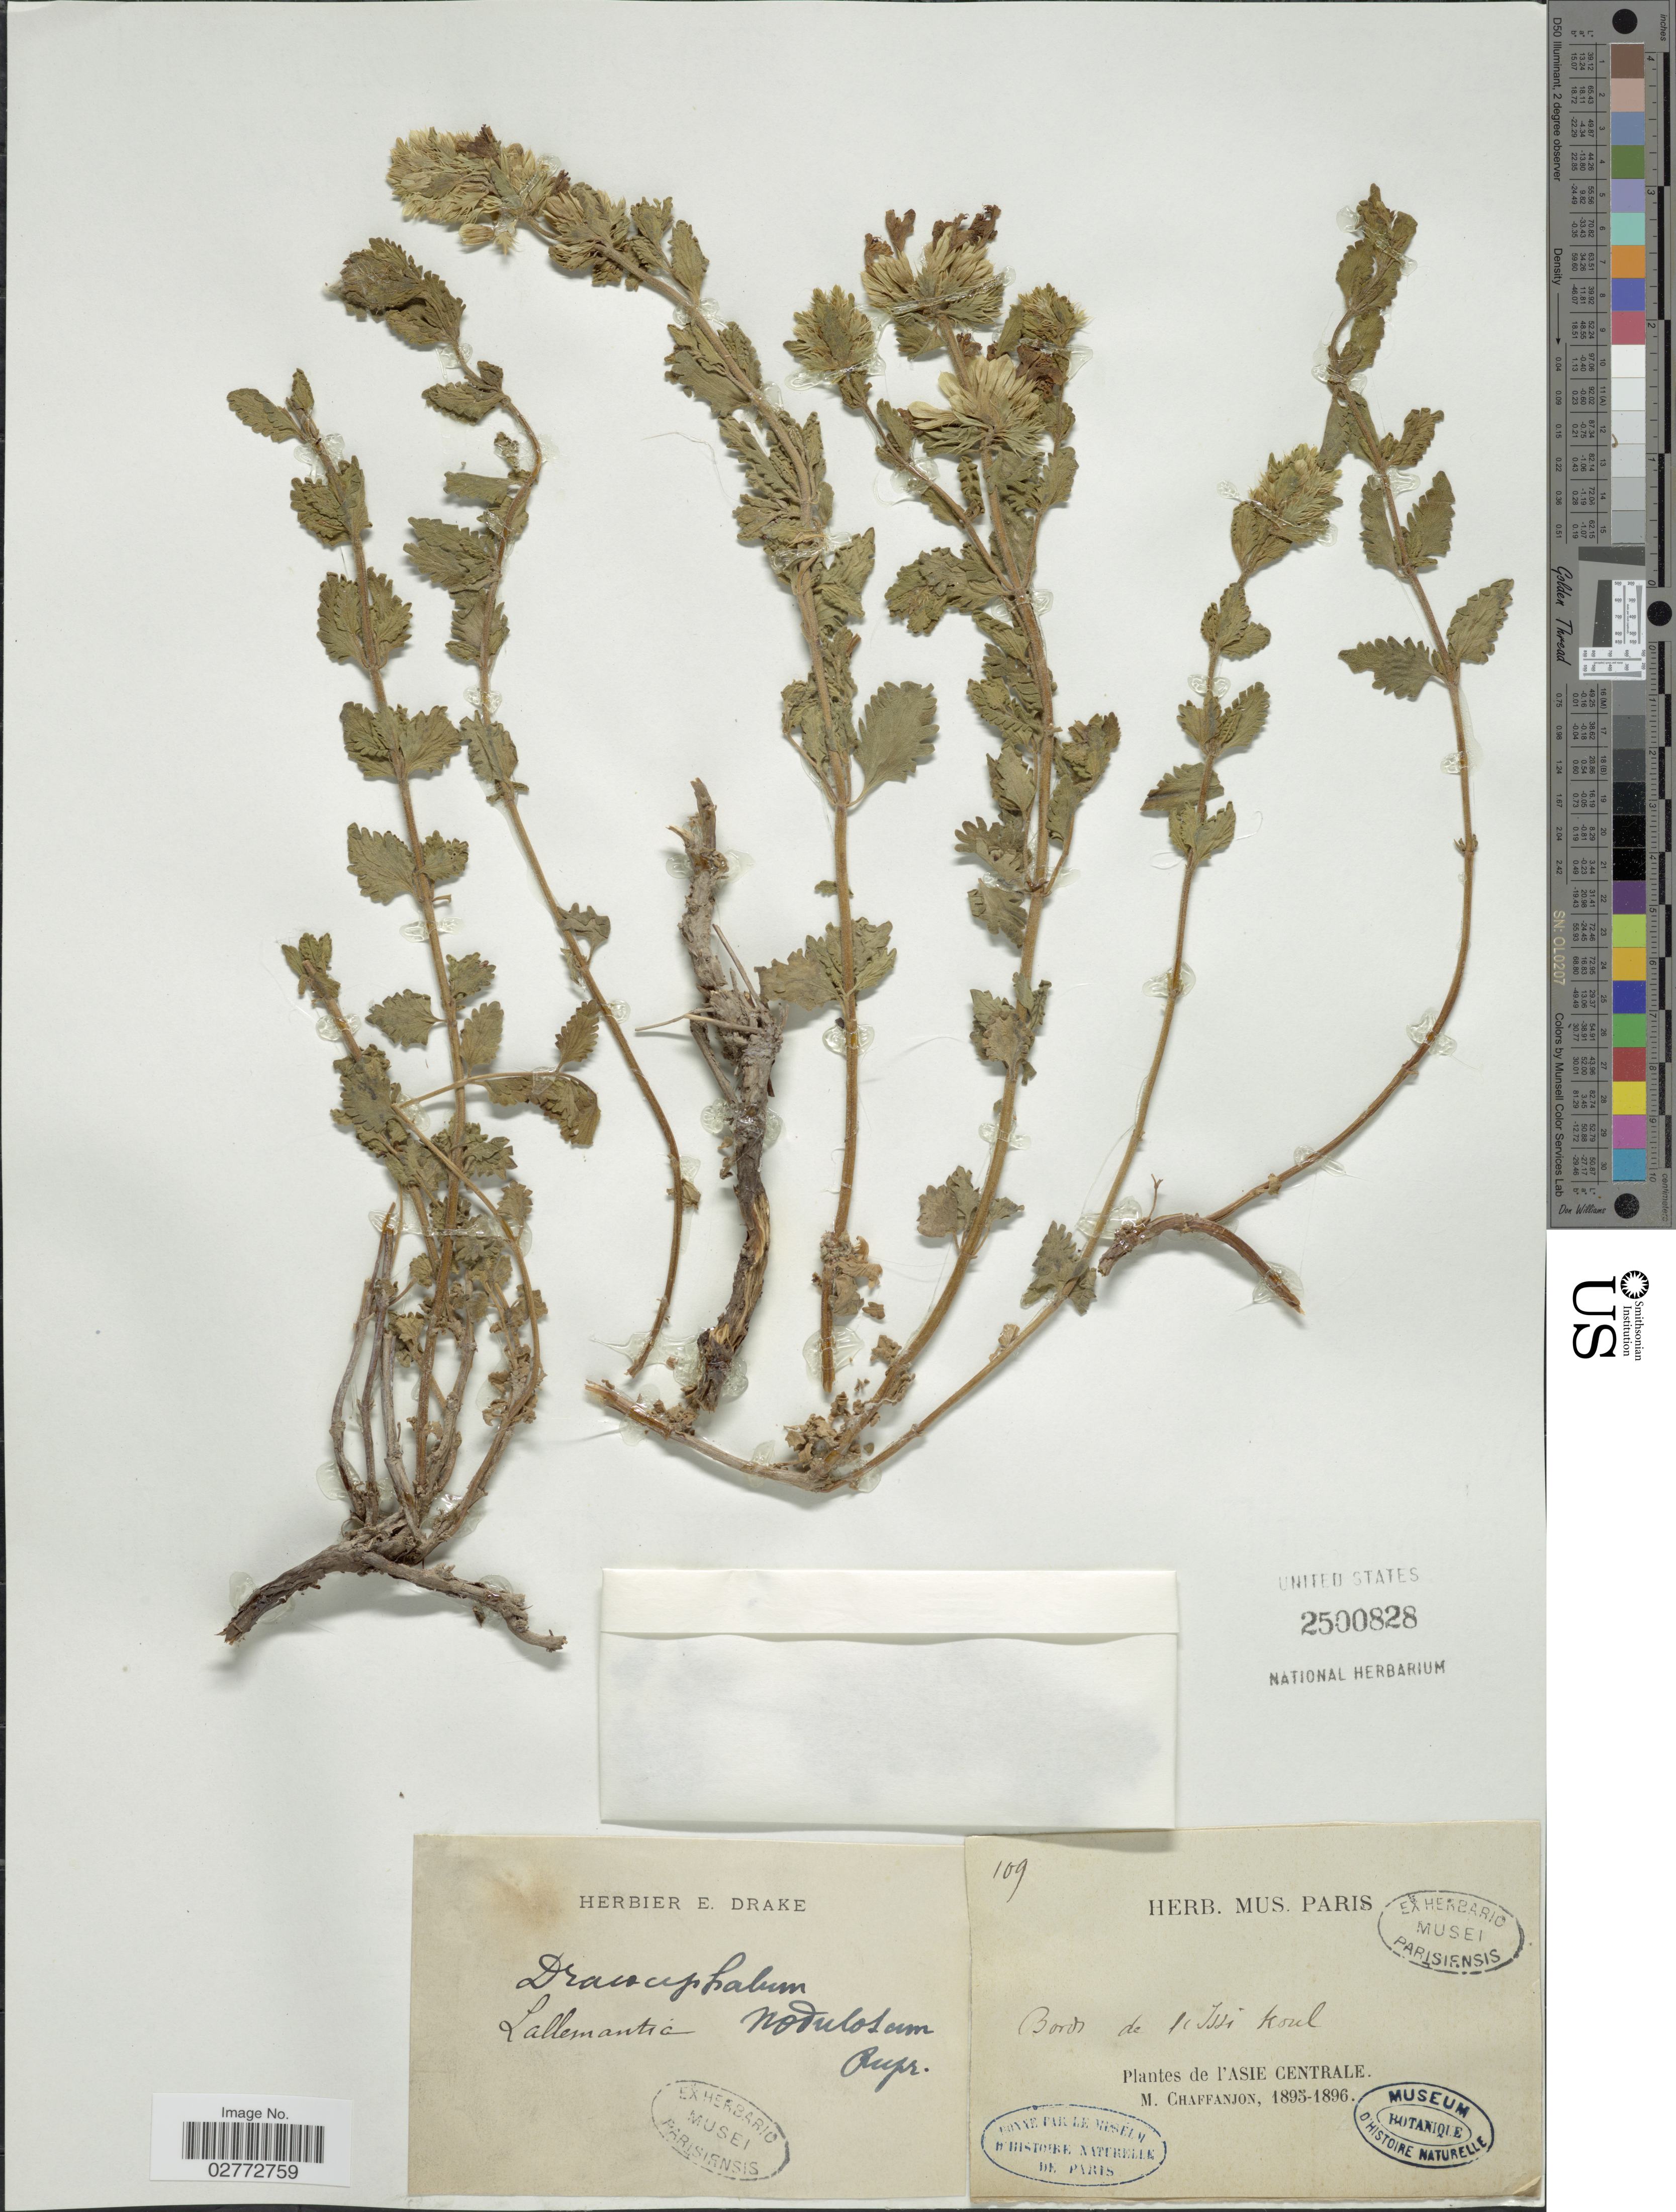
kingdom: Plantae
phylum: Tracheophyta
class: Magnoliopsida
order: Lamiales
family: Lamiaceae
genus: Dracocephalum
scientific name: Dracocephalum nodulosum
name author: Rupr.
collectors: M. Chaffanjon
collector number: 109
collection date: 1895/1896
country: Kazakhstan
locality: Bords de l'Issi koul. Asie Centrale.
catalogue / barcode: US 2500828